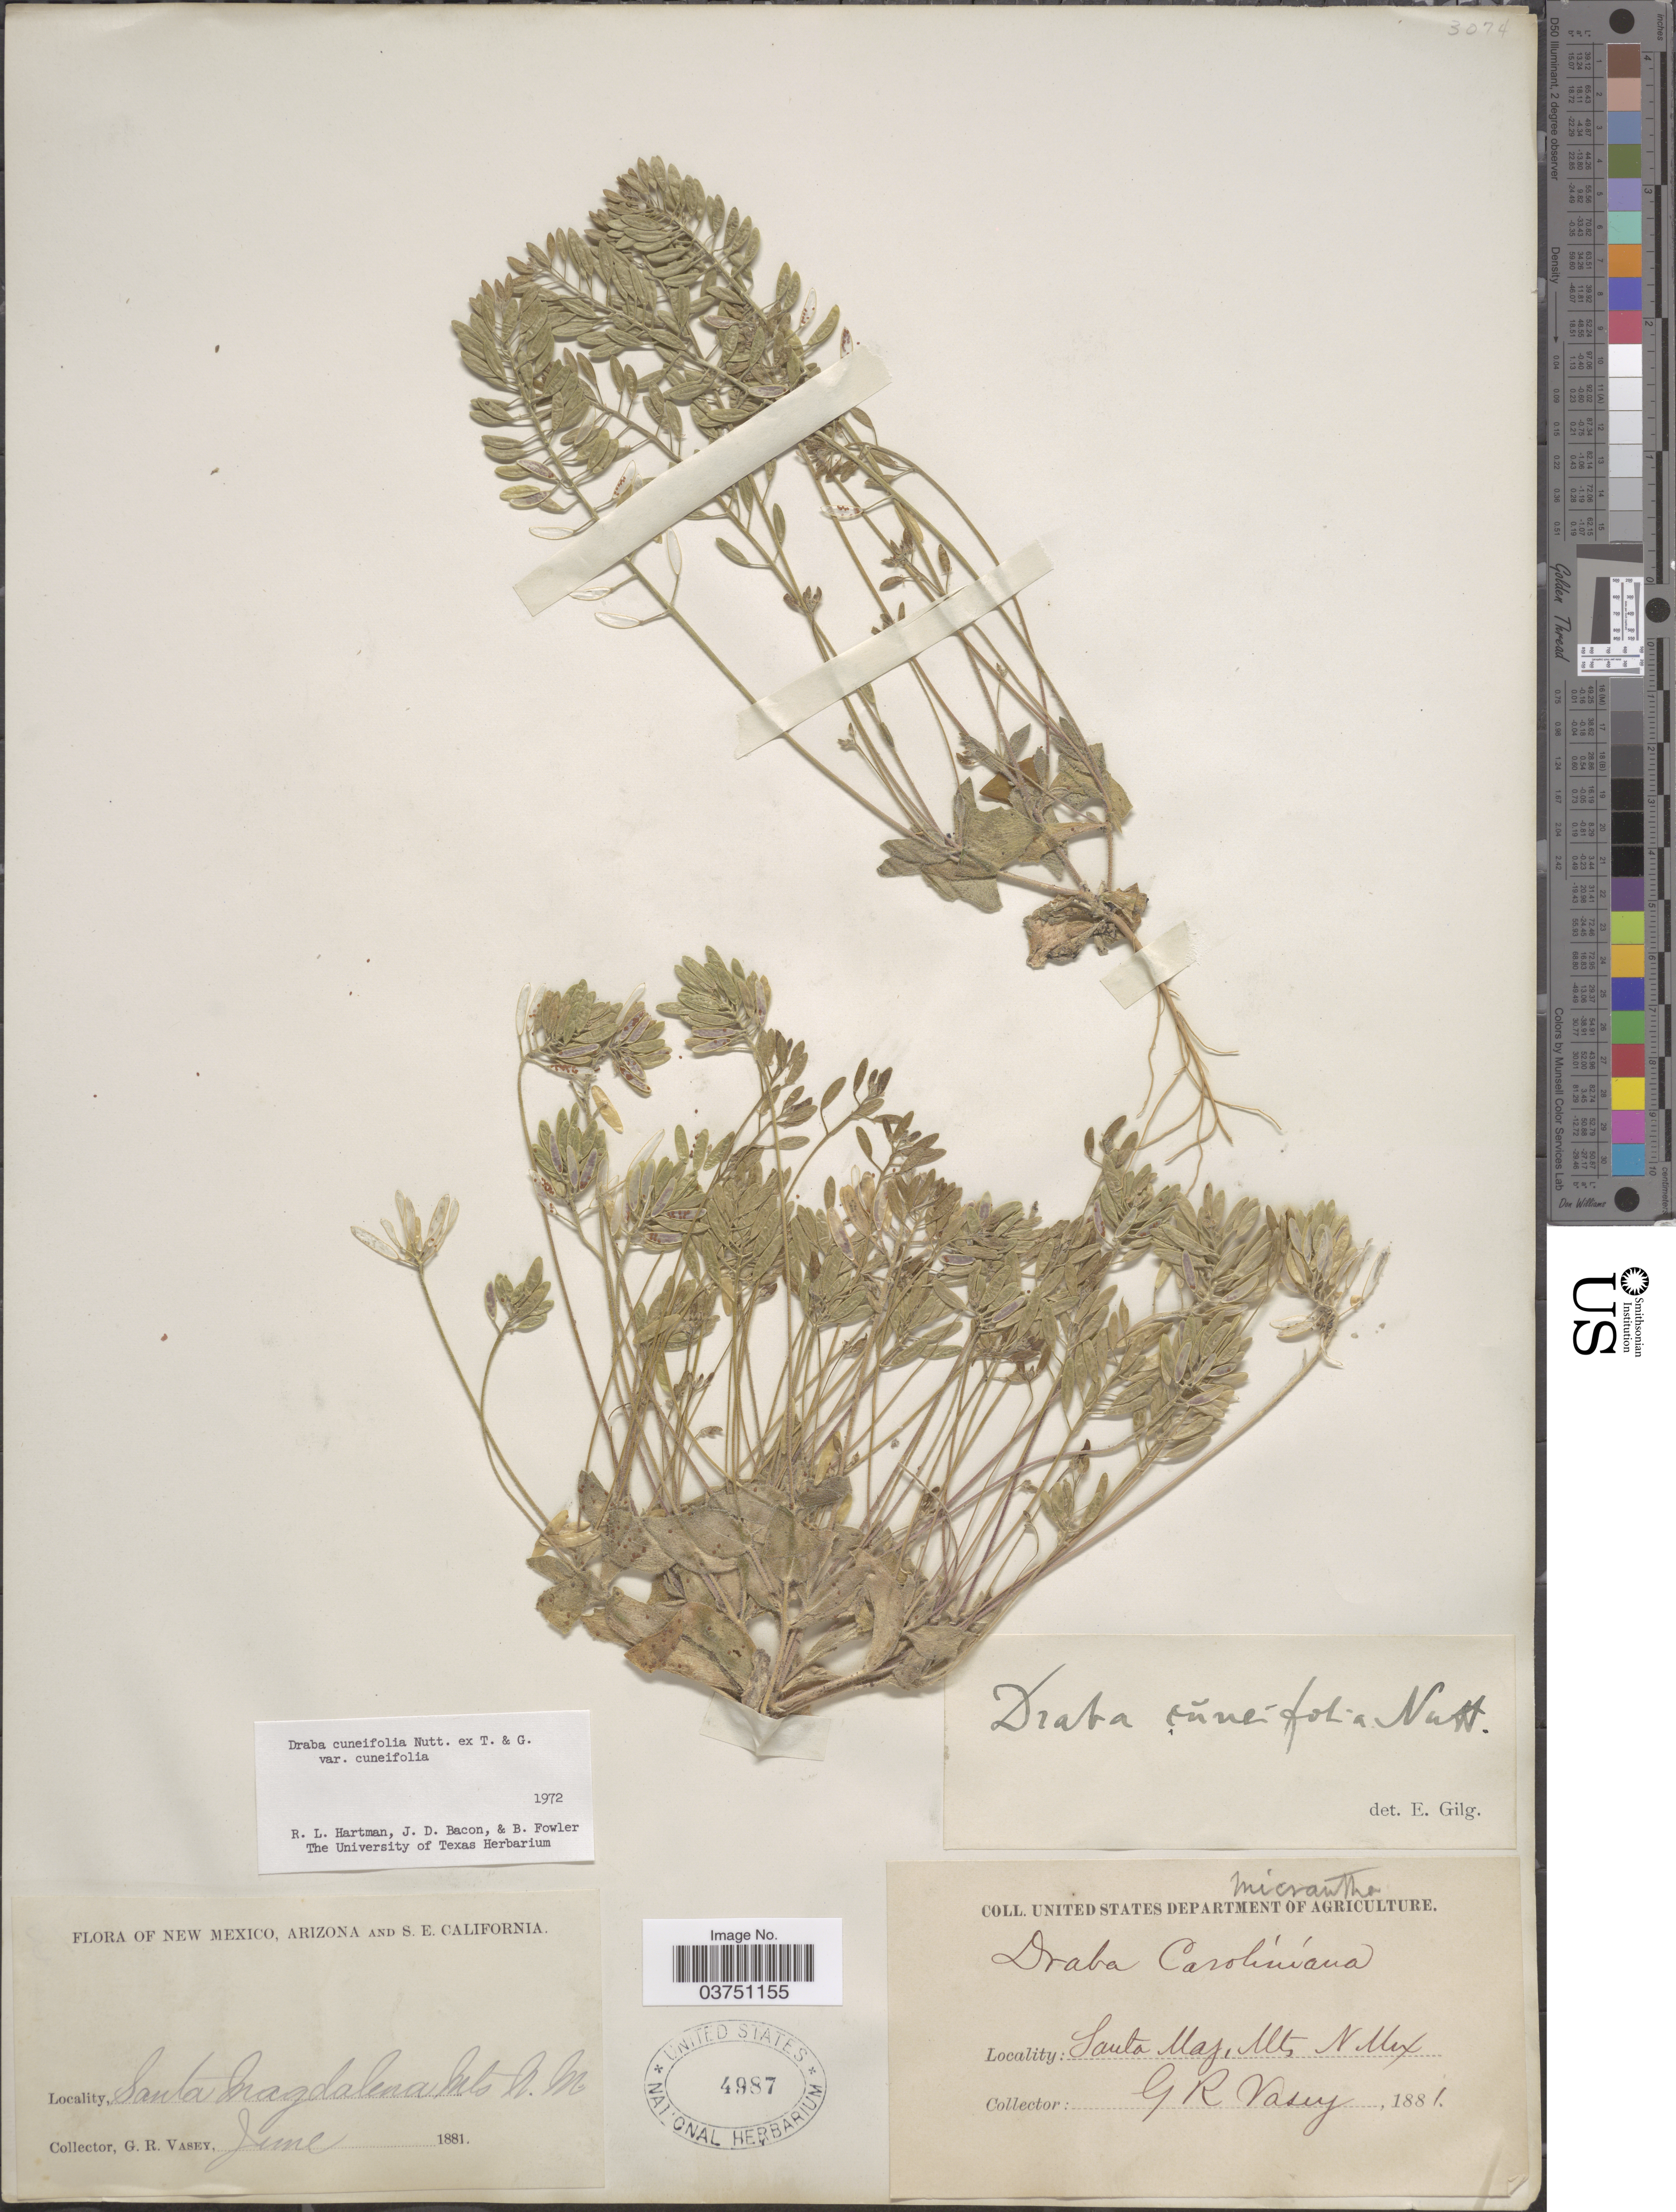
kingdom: Plantae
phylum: Tracheophyta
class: Magnoliopsida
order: Brassicales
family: Brassicaceae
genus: Draba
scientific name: Draba cuneifolia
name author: Nutt.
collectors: G. R. Vasey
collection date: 1881-06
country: United States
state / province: New Mexico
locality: Santa Magdalena Mts.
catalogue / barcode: US 4987